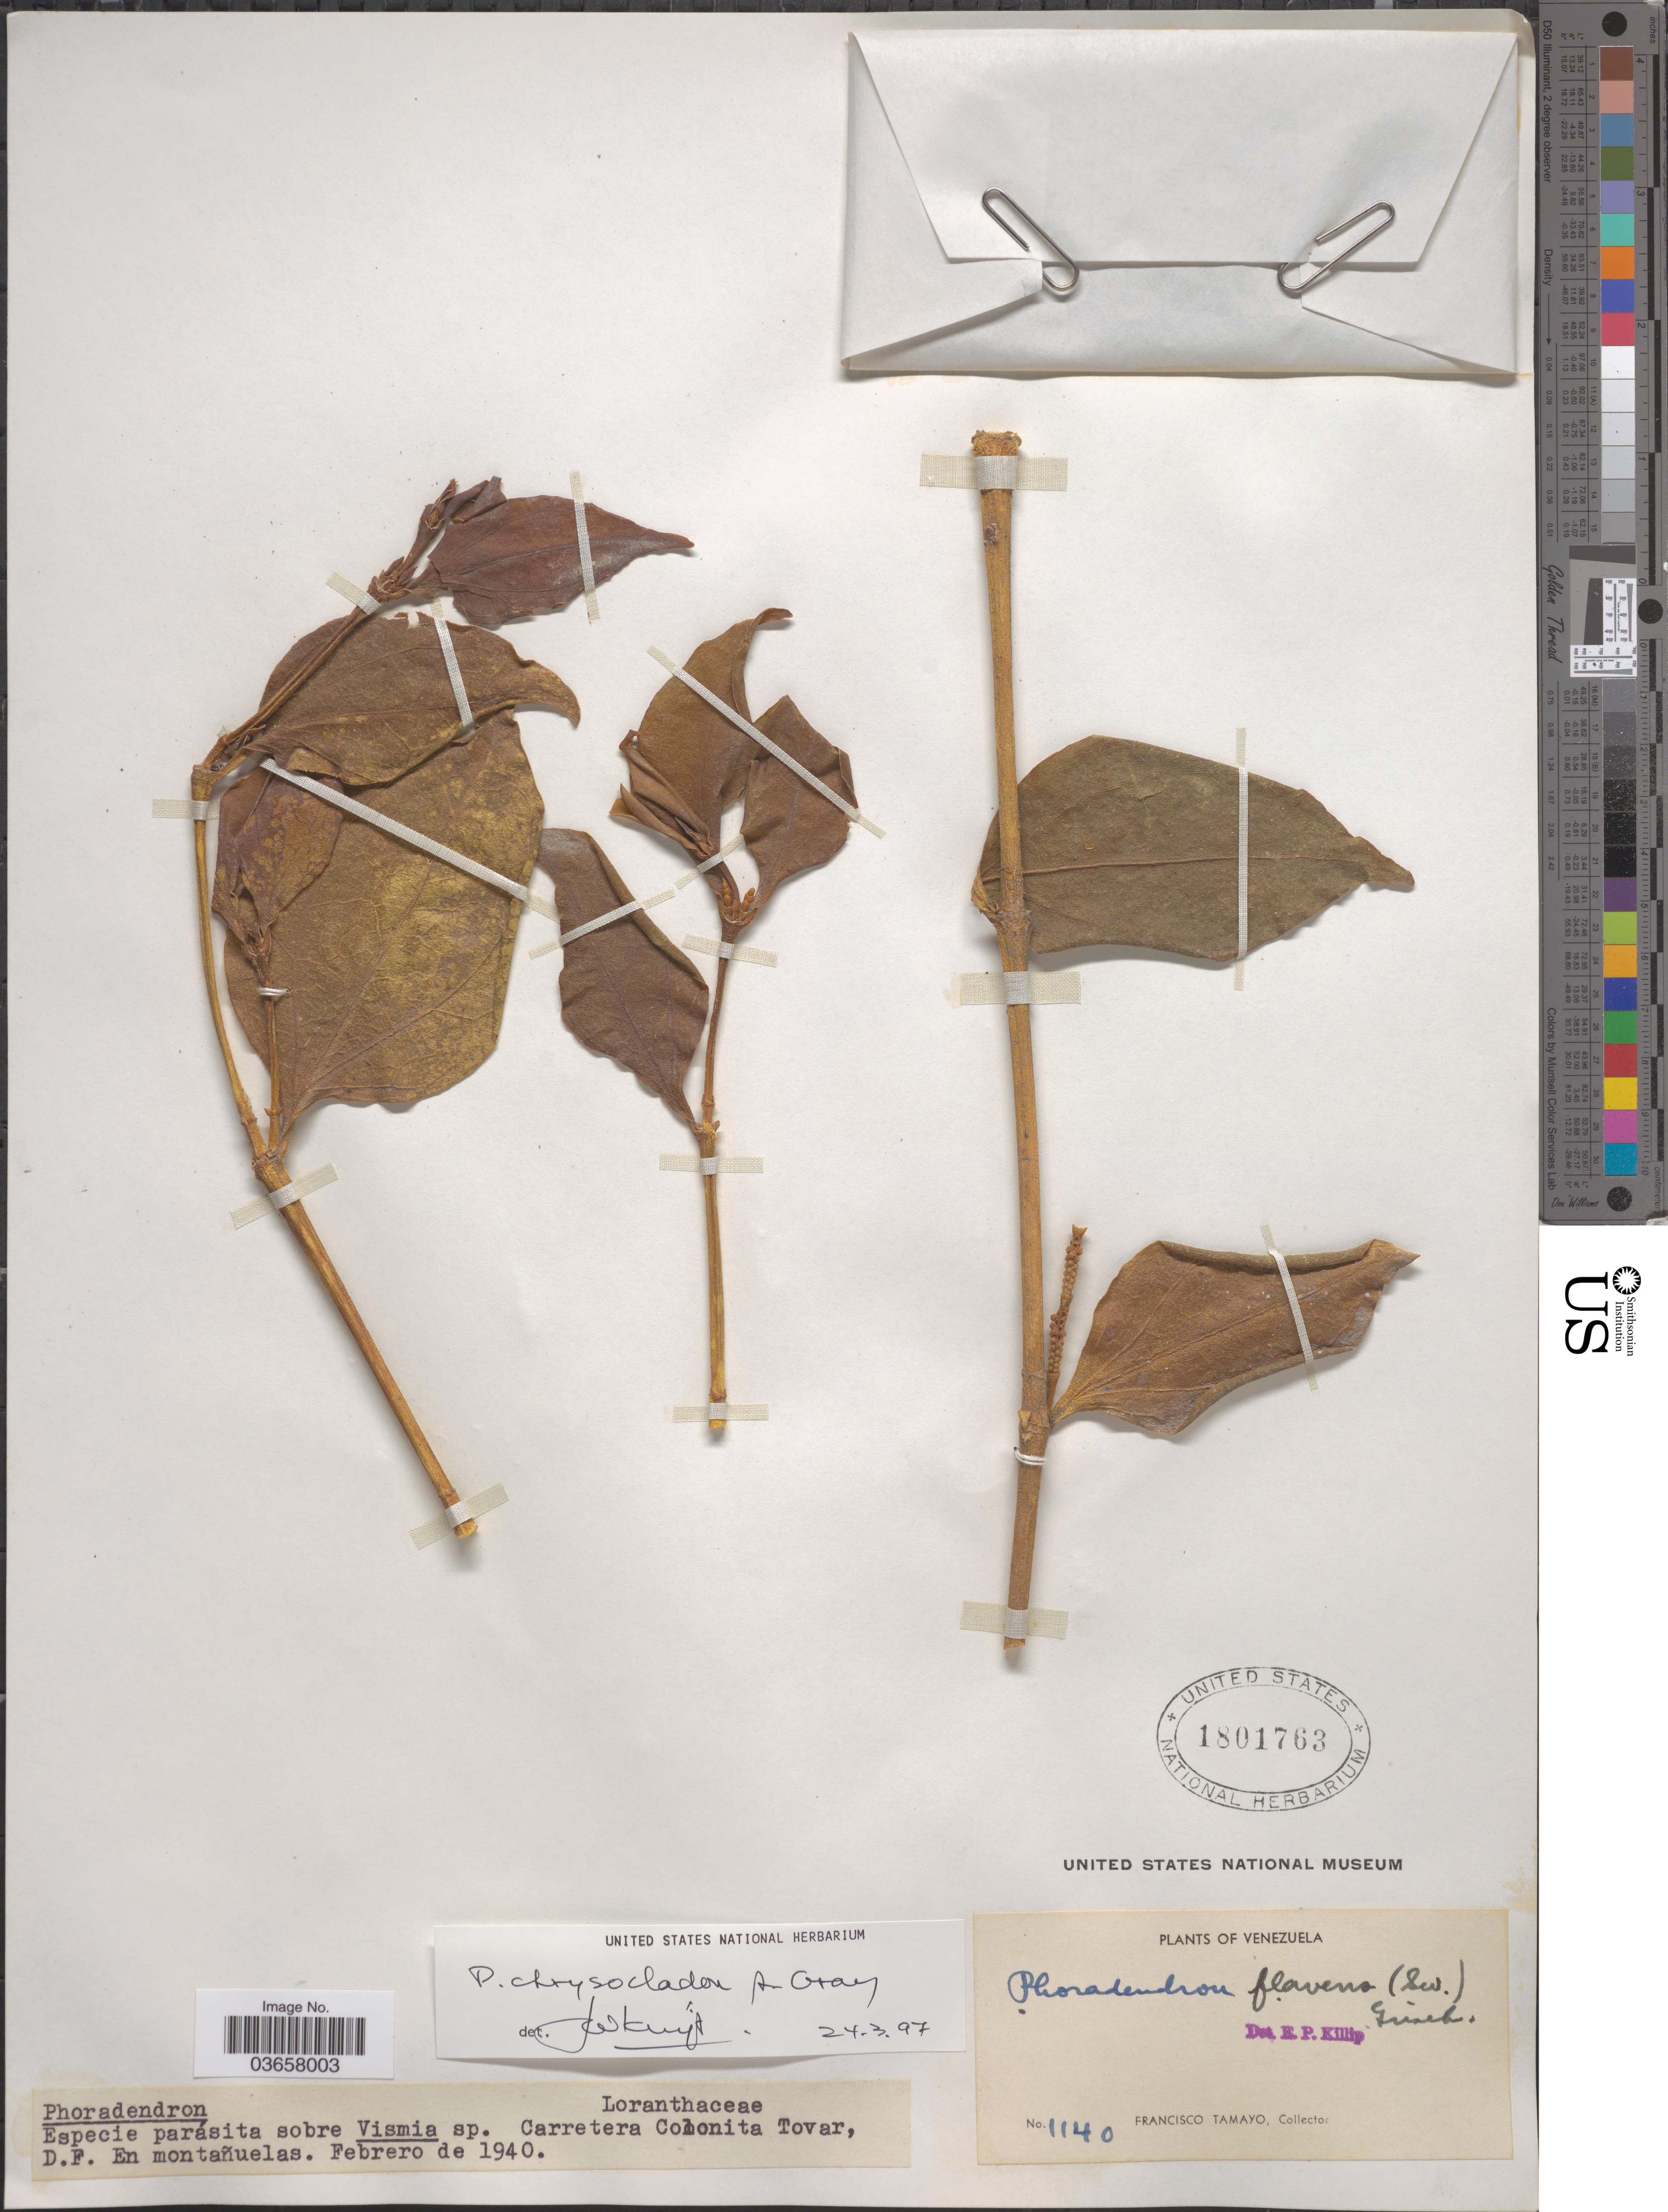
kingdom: Plantae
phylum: Tracheophyta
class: Magnoliopsida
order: Santalales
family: Viscaceae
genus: Phoradendron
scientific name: Phoradendron chrysocladon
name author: A. Gray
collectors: F. Tamayo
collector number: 1140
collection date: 1940-02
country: Venezuela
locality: Carretera Colonita Tovar, D.F. En montañuelas.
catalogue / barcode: US 1801763